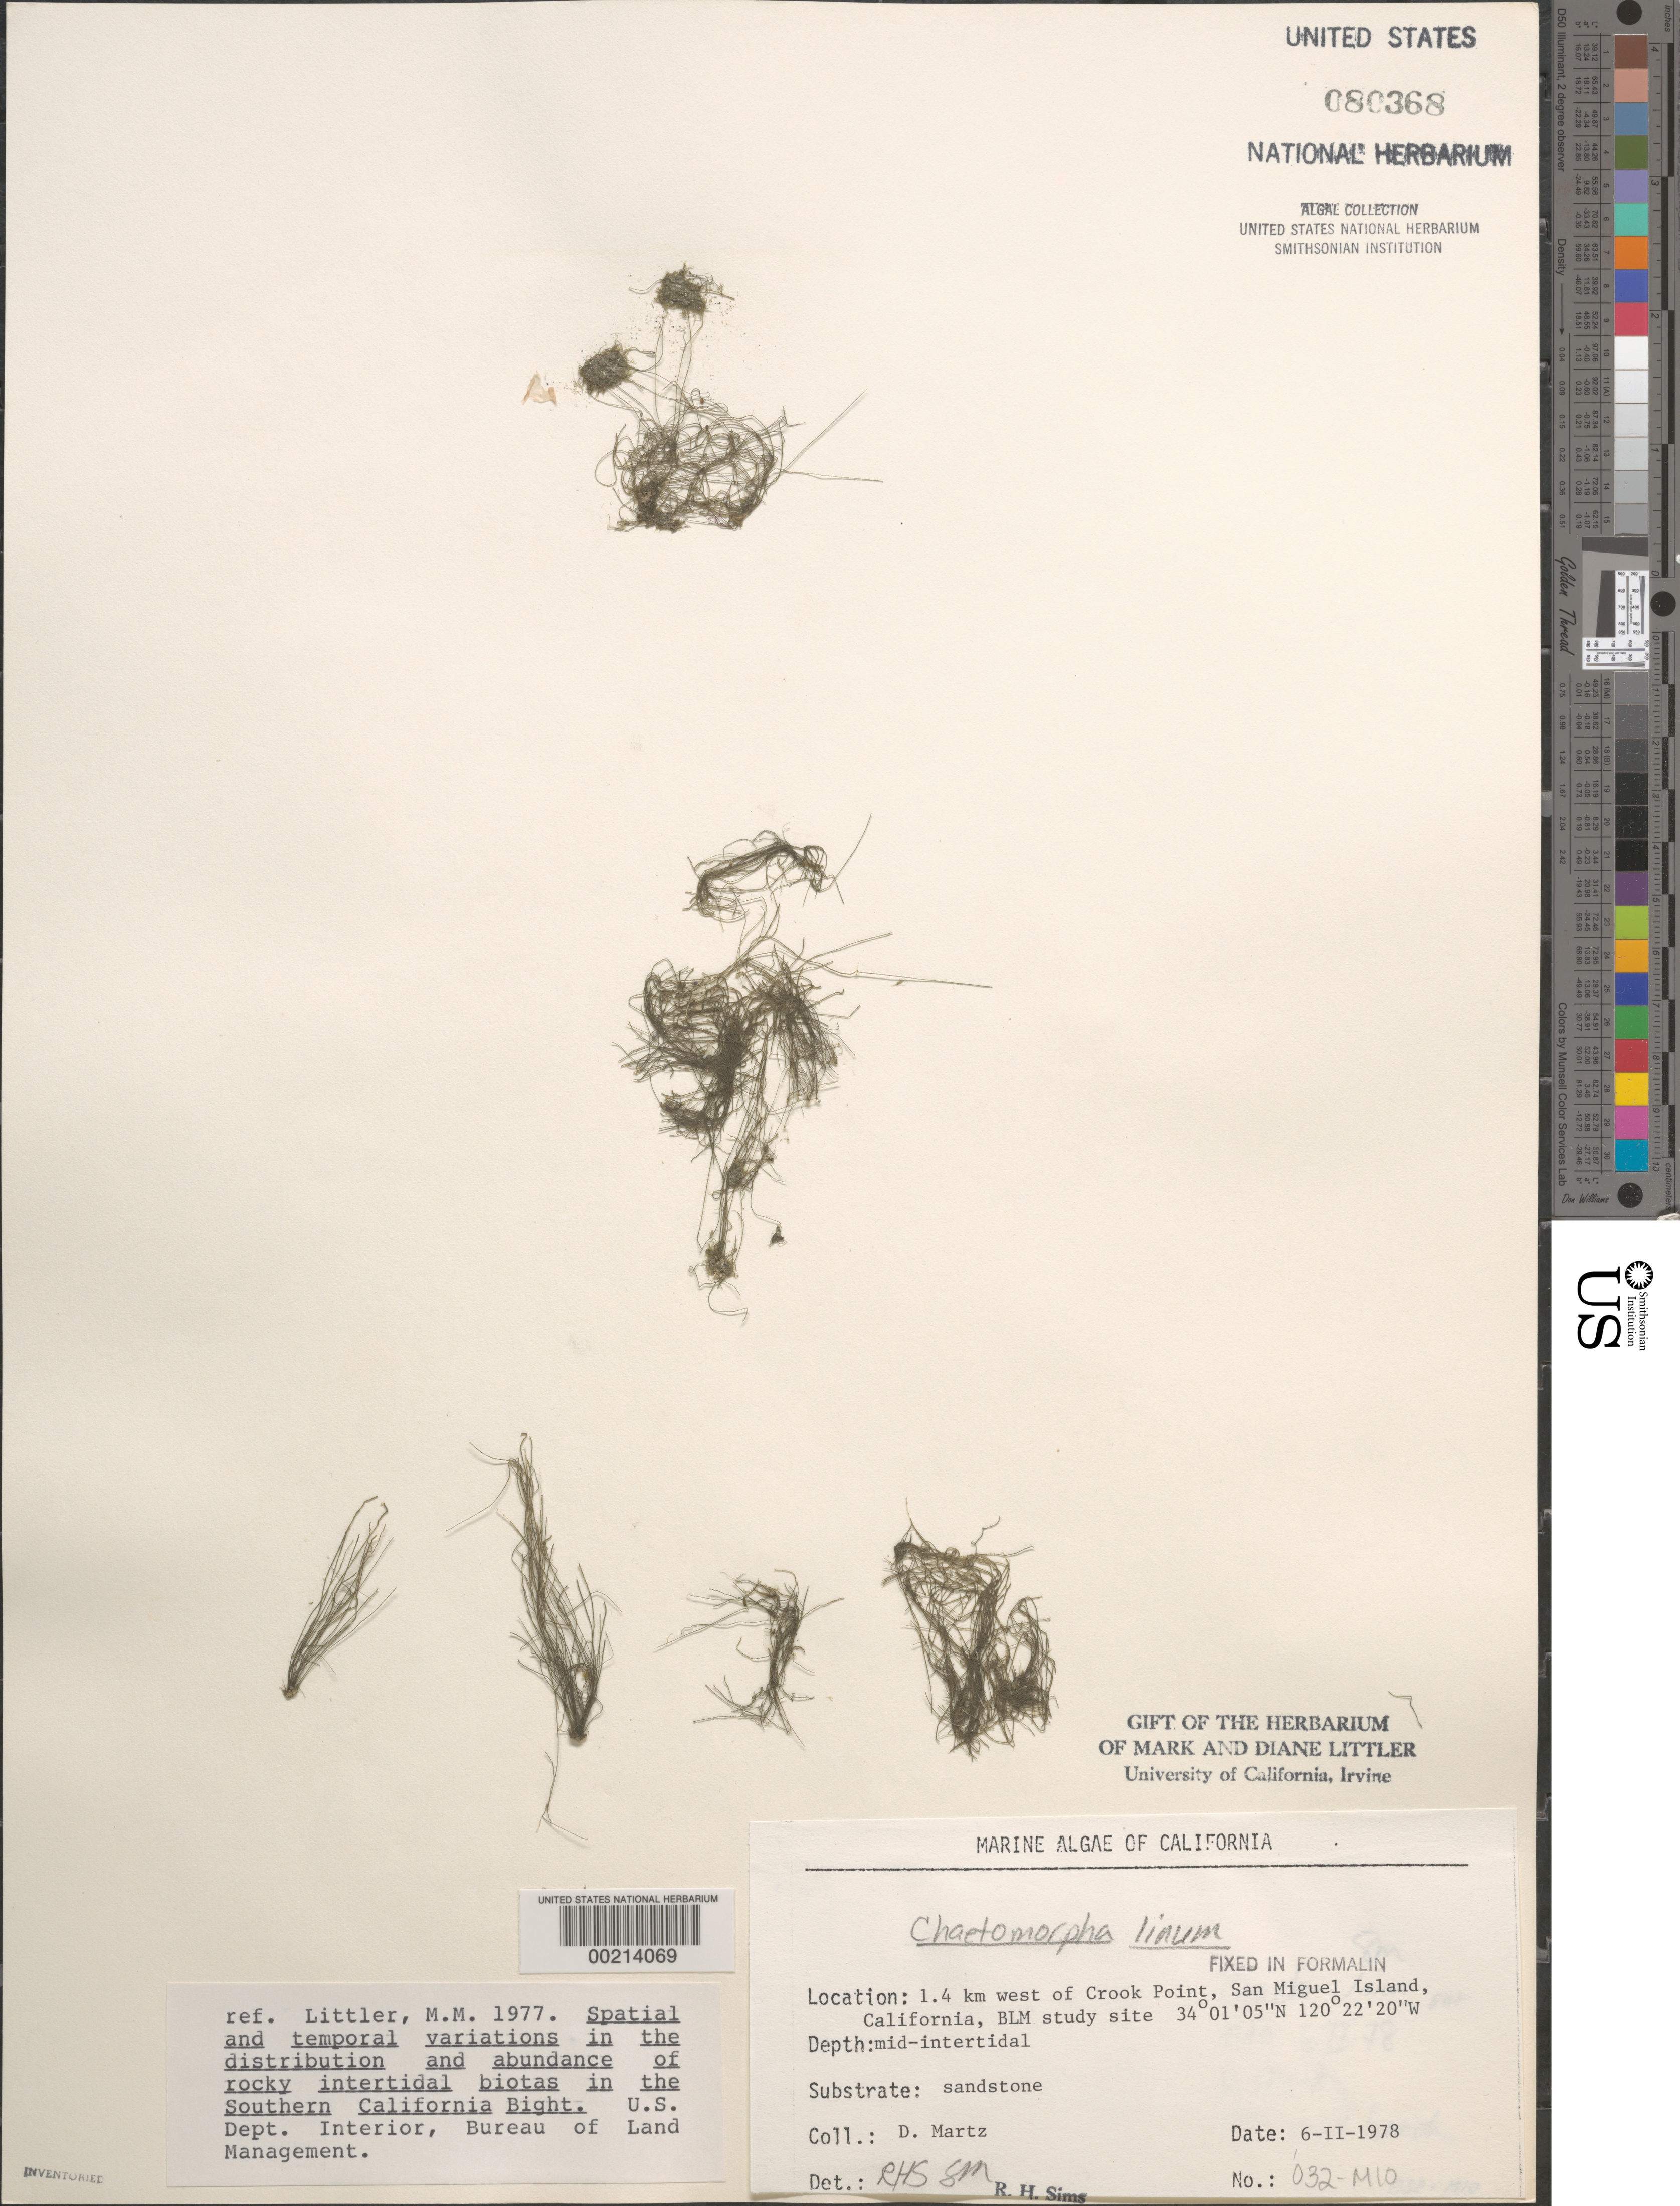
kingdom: Plantae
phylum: Chlorophyta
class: Ulvophyceae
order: Cladophorales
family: Cladophoraceae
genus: Chaetomorpha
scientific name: Chaetomorpha linum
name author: (O.F. Muell.) Kütz.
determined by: Sims, Robert H.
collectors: D. Martz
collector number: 032-mio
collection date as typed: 06 Feb 1978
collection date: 1978-02-06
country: United States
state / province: California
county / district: Santa Barbara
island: San Miguel Island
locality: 1.4 km north of Crook Point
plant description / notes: BLM-SOCALBIGHT Rocky Intertidal Survey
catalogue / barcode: US 80368